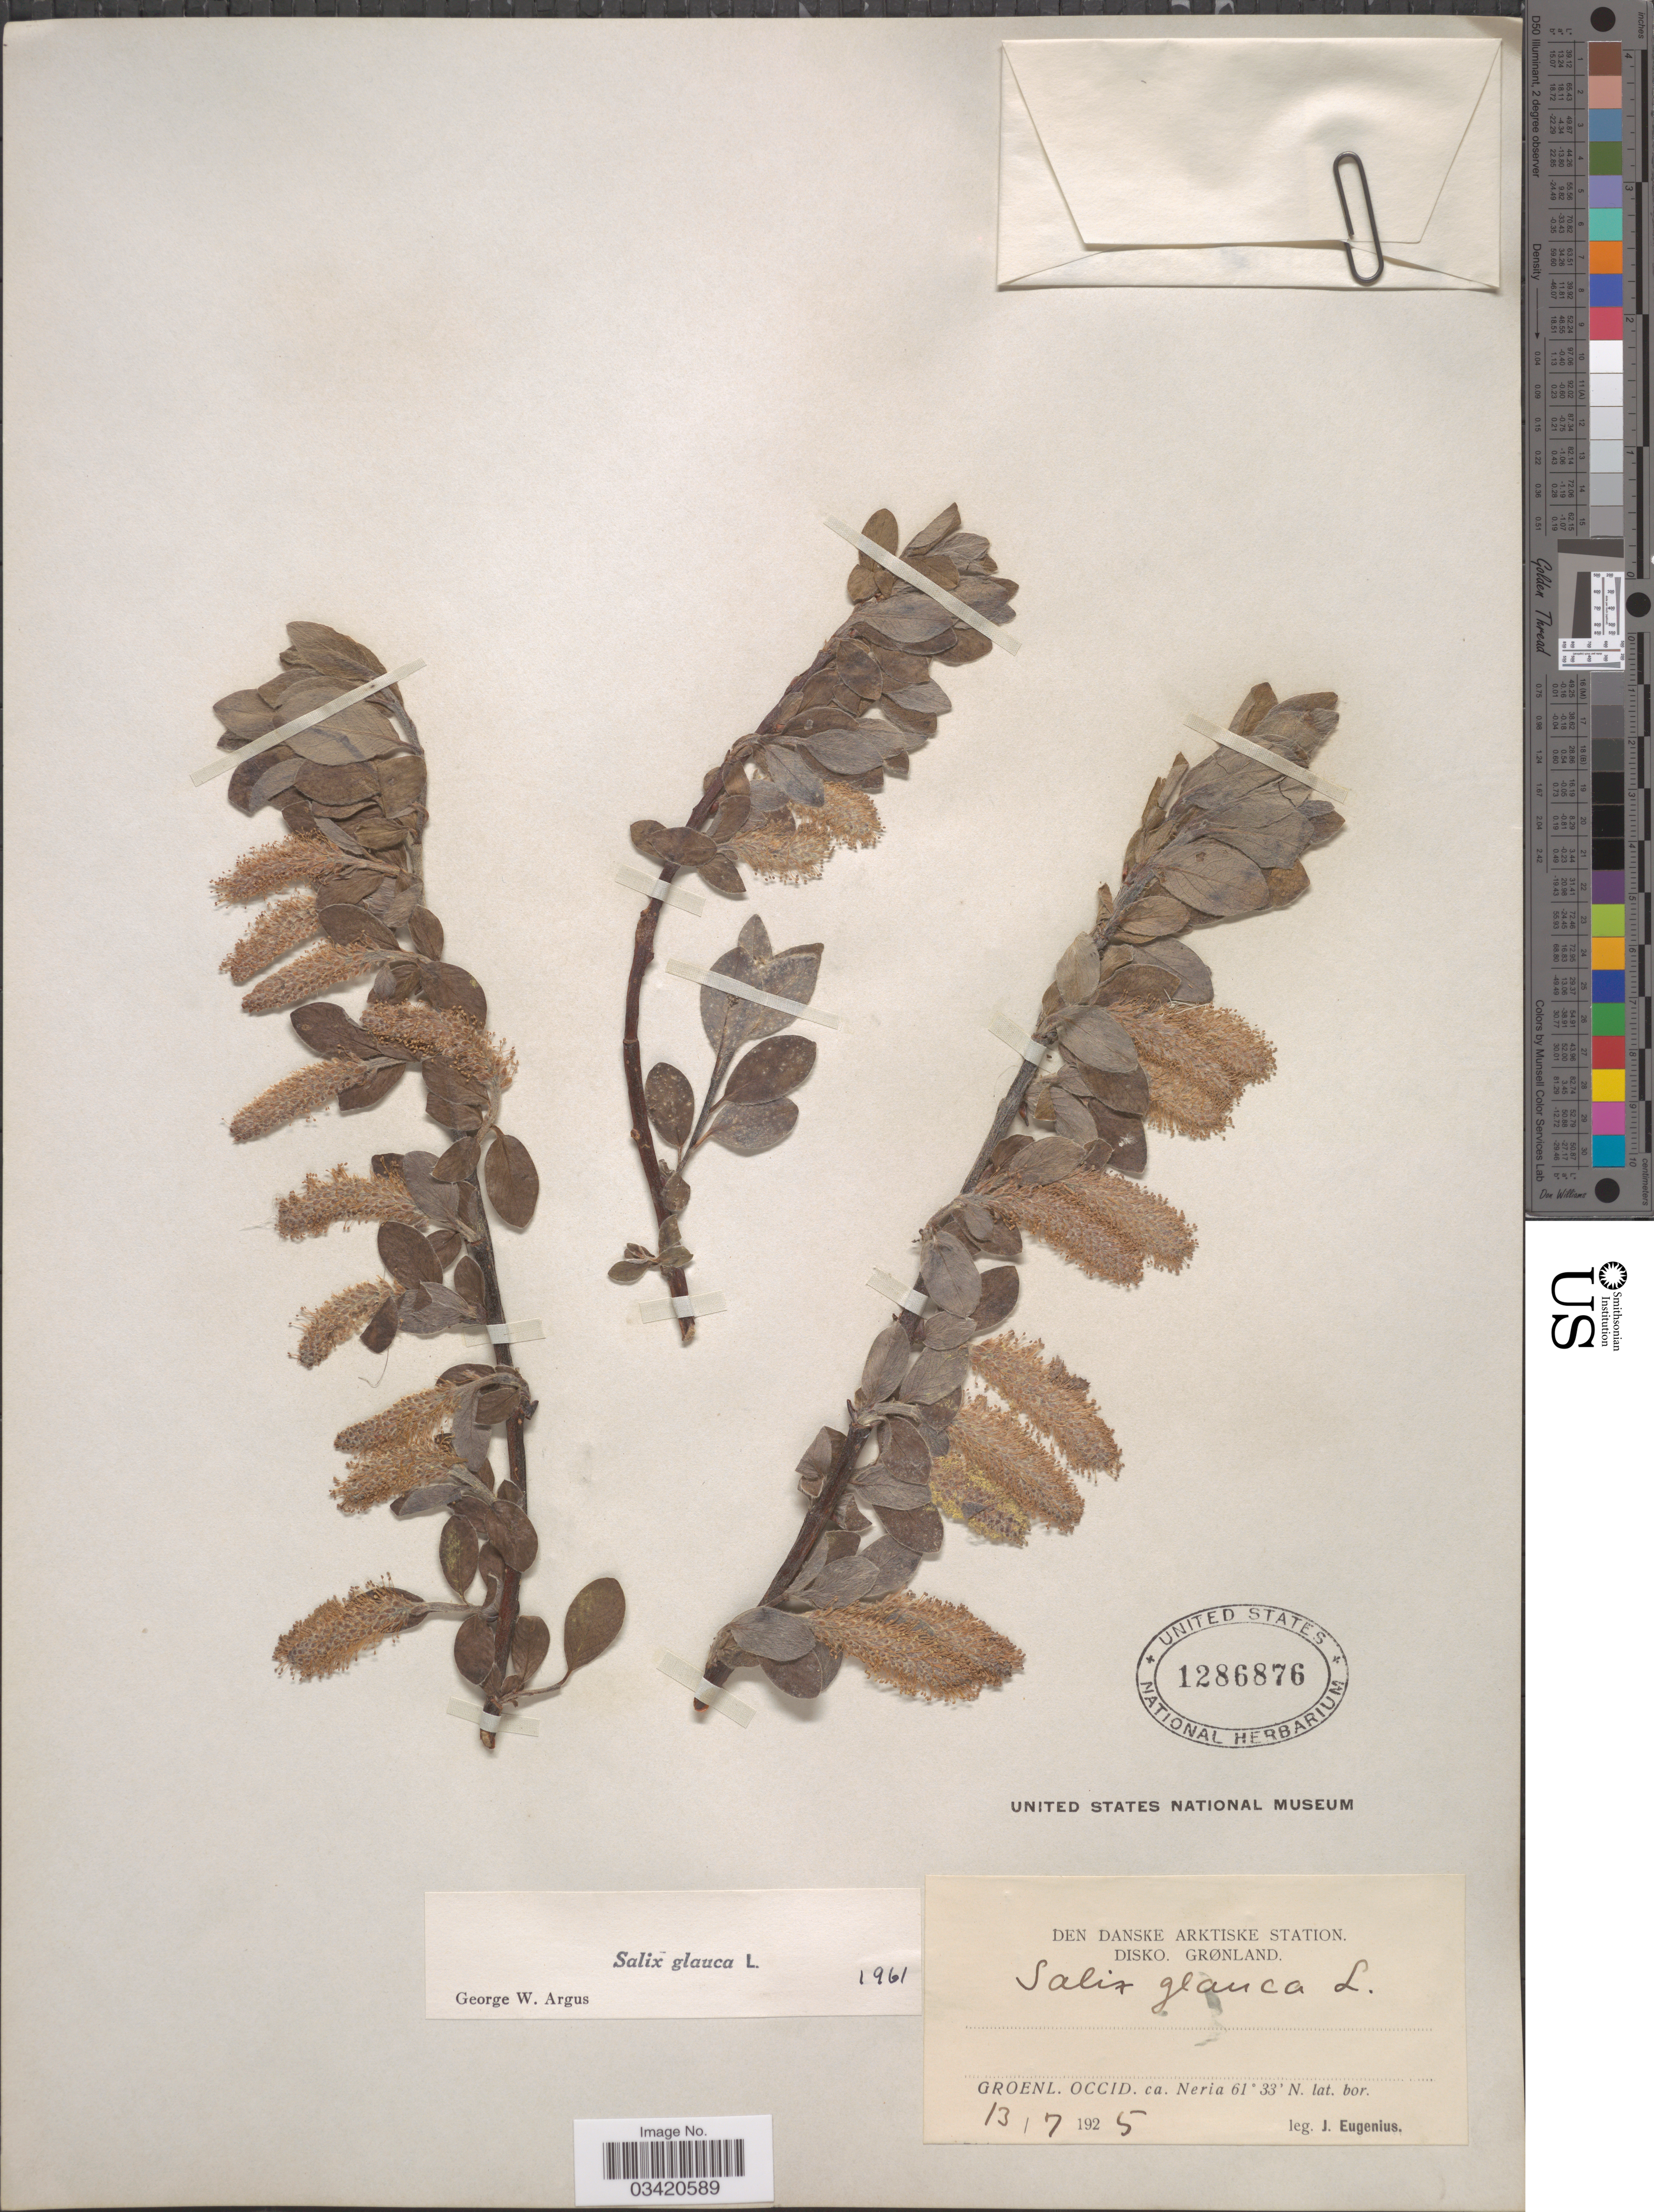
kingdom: Plantae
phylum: Tracheophyta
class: Magnoliopsida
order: Malpighiales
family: Salicaceae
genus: Salix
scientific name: Salix glauca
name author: L.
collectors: J. Eugenius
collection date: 1925-07-13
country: Greenland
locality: Den Danske Arktiske Station. Disko. Grønland. Groenl. Occid. ca. Neria.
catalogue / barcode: US 1286876